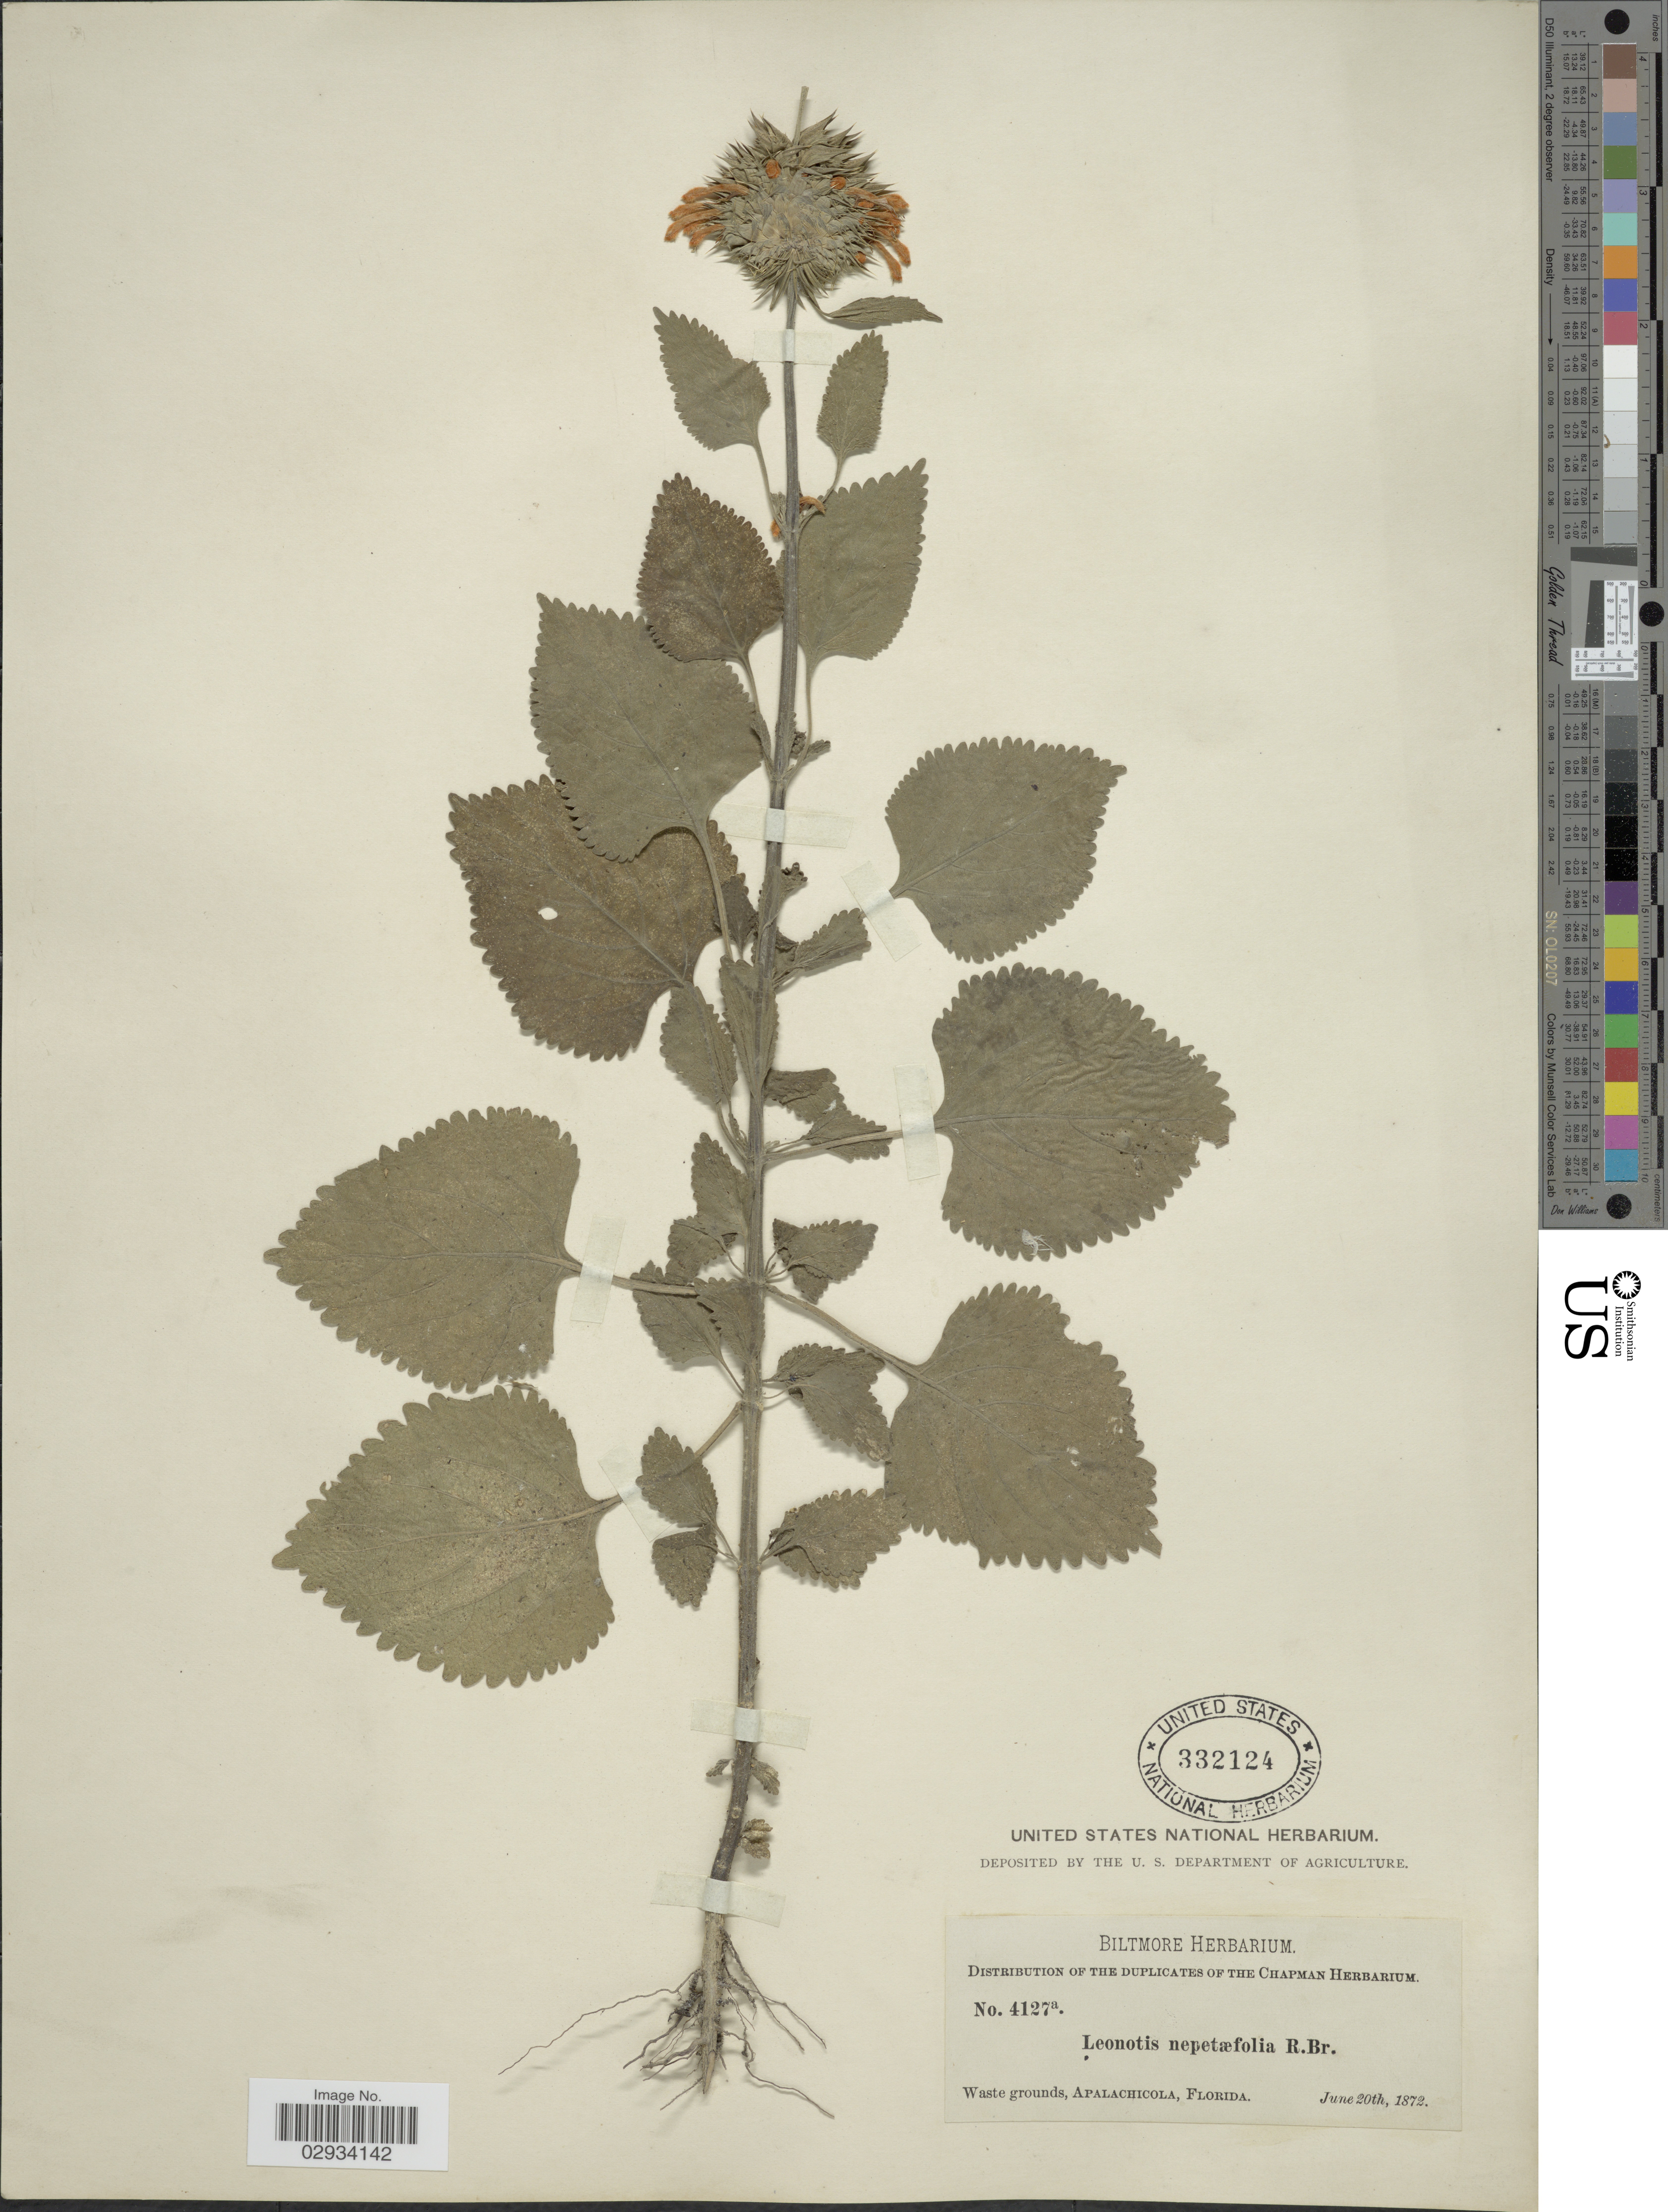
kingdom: Plantae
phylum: Tracheophyta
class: Magnoliopsida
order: Lamiales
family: Lamiaceae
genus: Leonotis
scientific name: Leonotis nepetifolia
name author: (L.) R. Br.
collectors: ex herb. Biltmore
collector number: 4127a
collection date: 1872-06-20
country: United States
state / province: Florida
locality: Apalachicola.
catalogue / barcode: US 332124